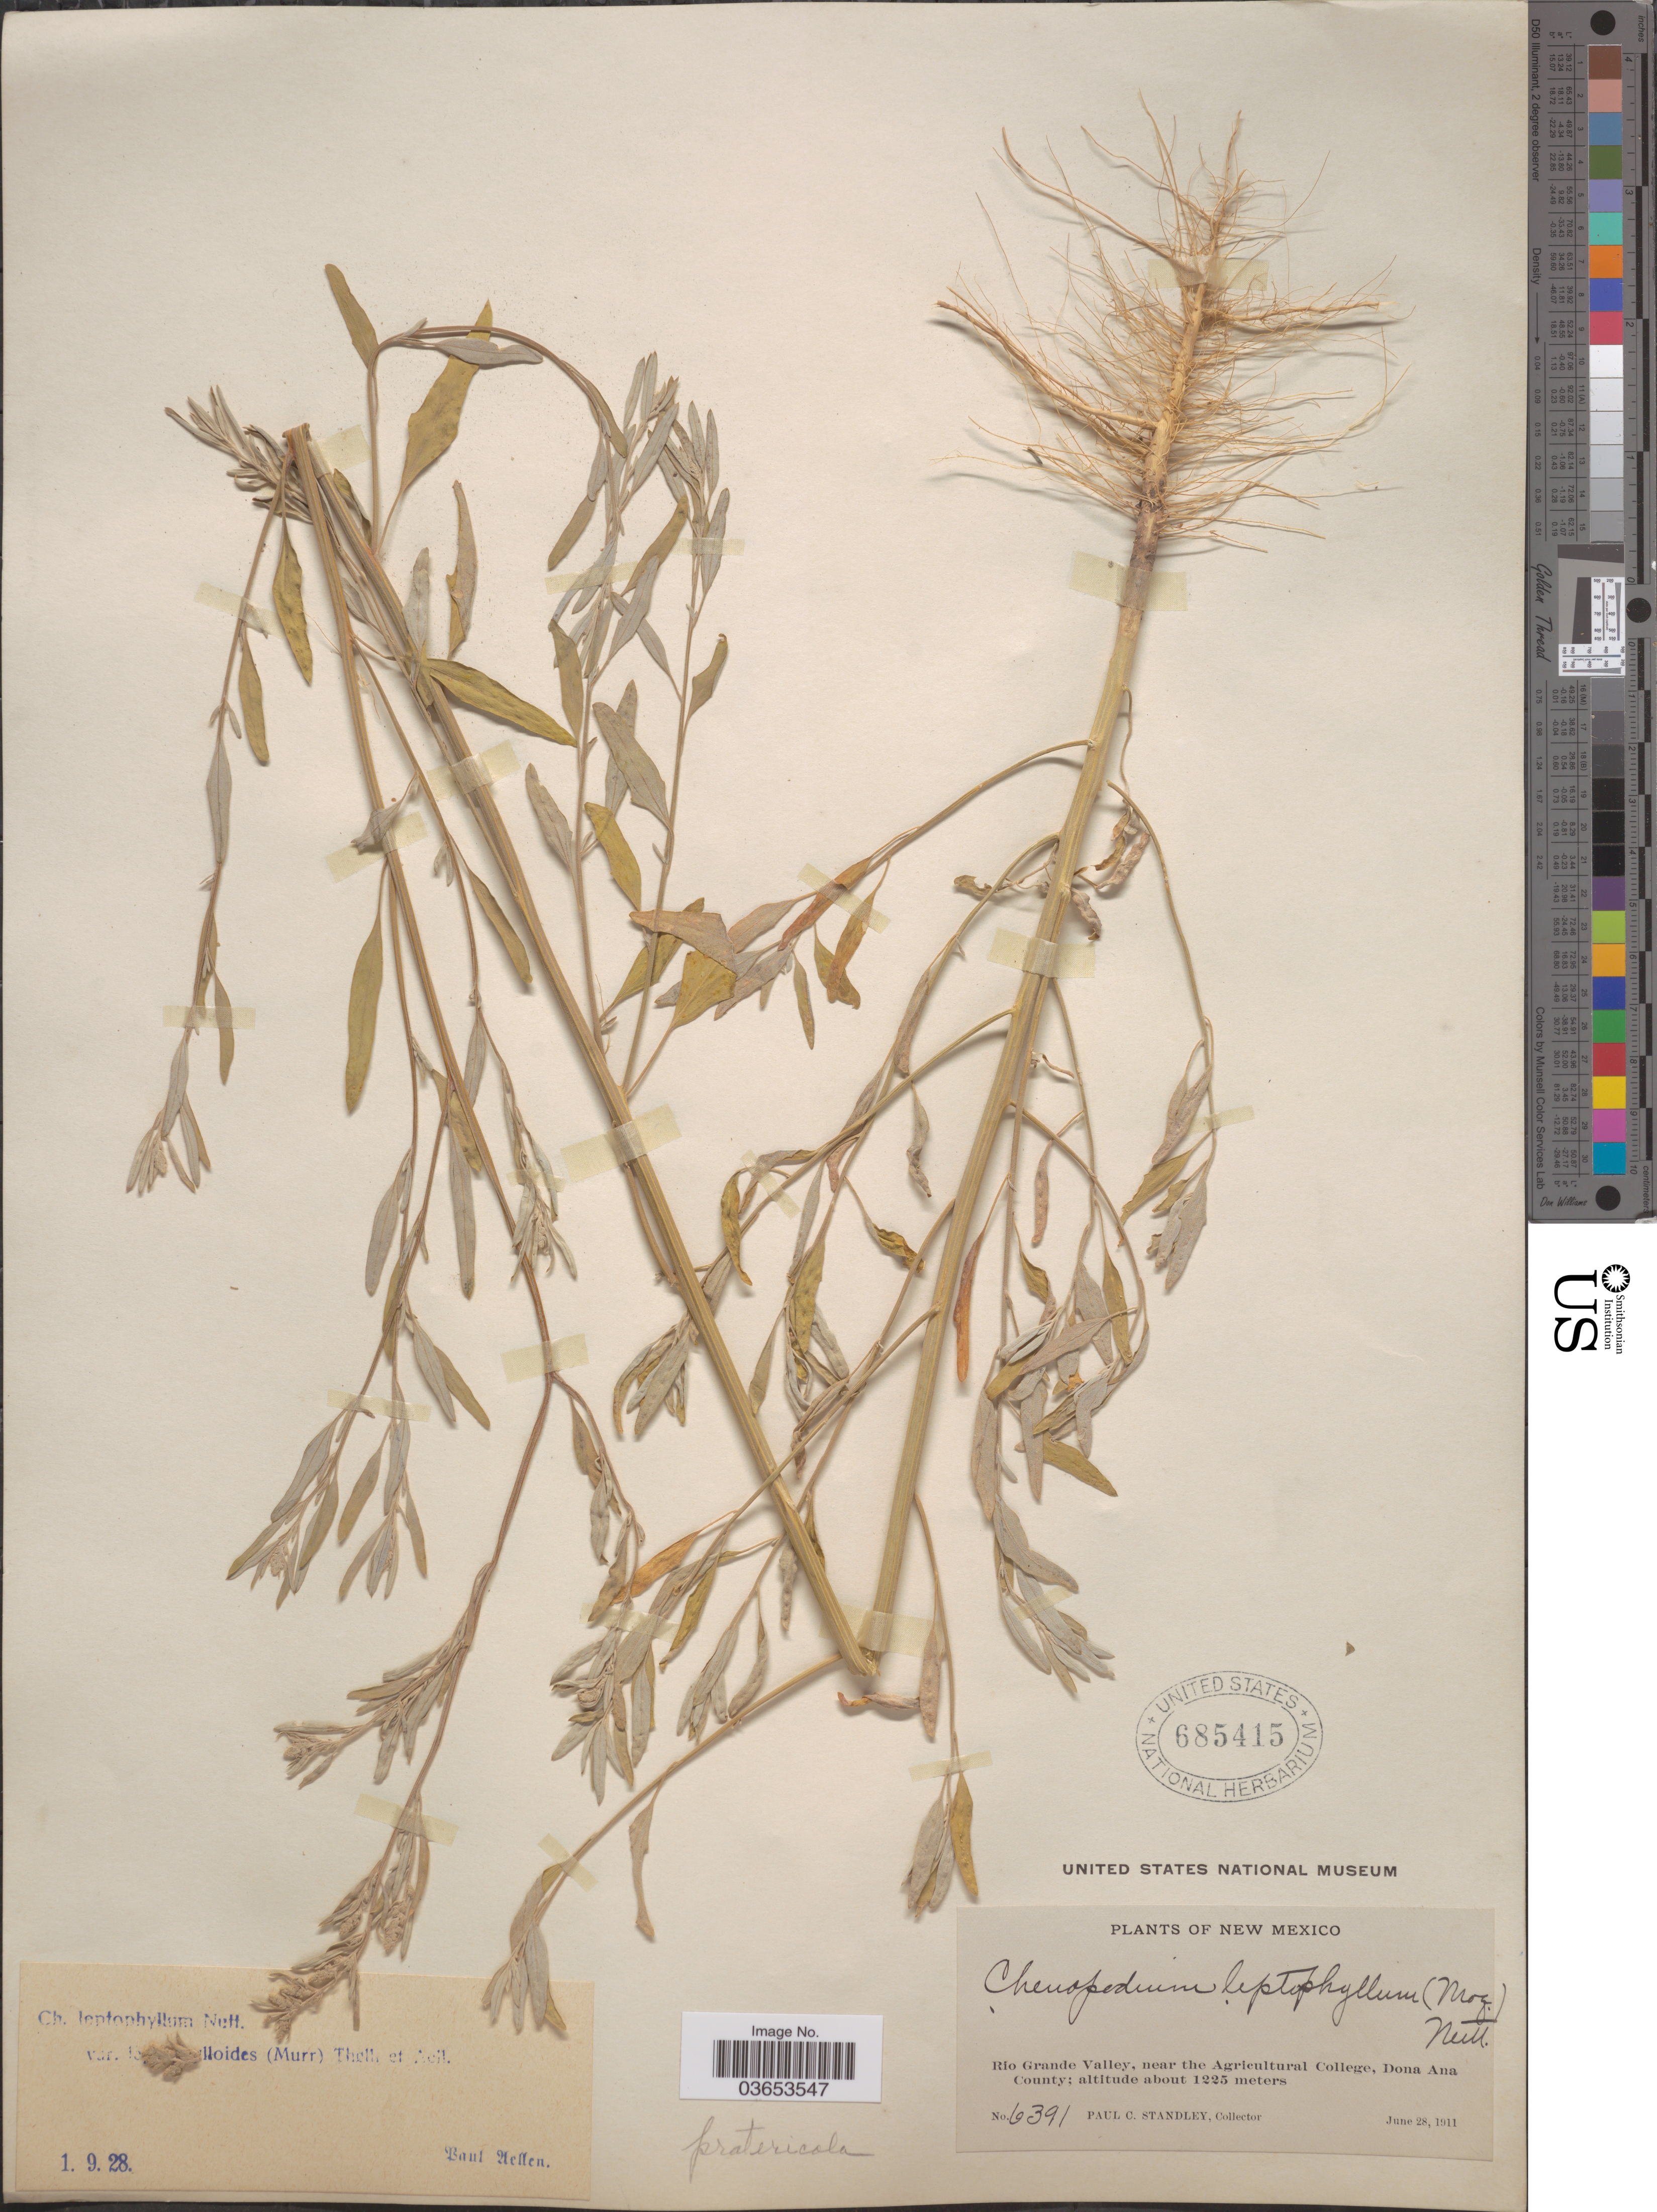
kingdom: Plantae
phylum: Tracheophyta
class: Magnoliopsida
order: Caryophyllales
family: Amaranthaceae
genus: Chenopodium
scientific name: Chenopodium leptophyllum var. leptophylloides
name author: (Murr) Thell. & Aellen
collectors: P. C. Standley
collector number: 6391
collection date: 1911-06-28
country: United States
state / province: New Mexico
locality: Rio Grande Valley, near the Agricultural College, Dona Ana County.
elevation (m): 1225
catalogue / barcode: US 685415